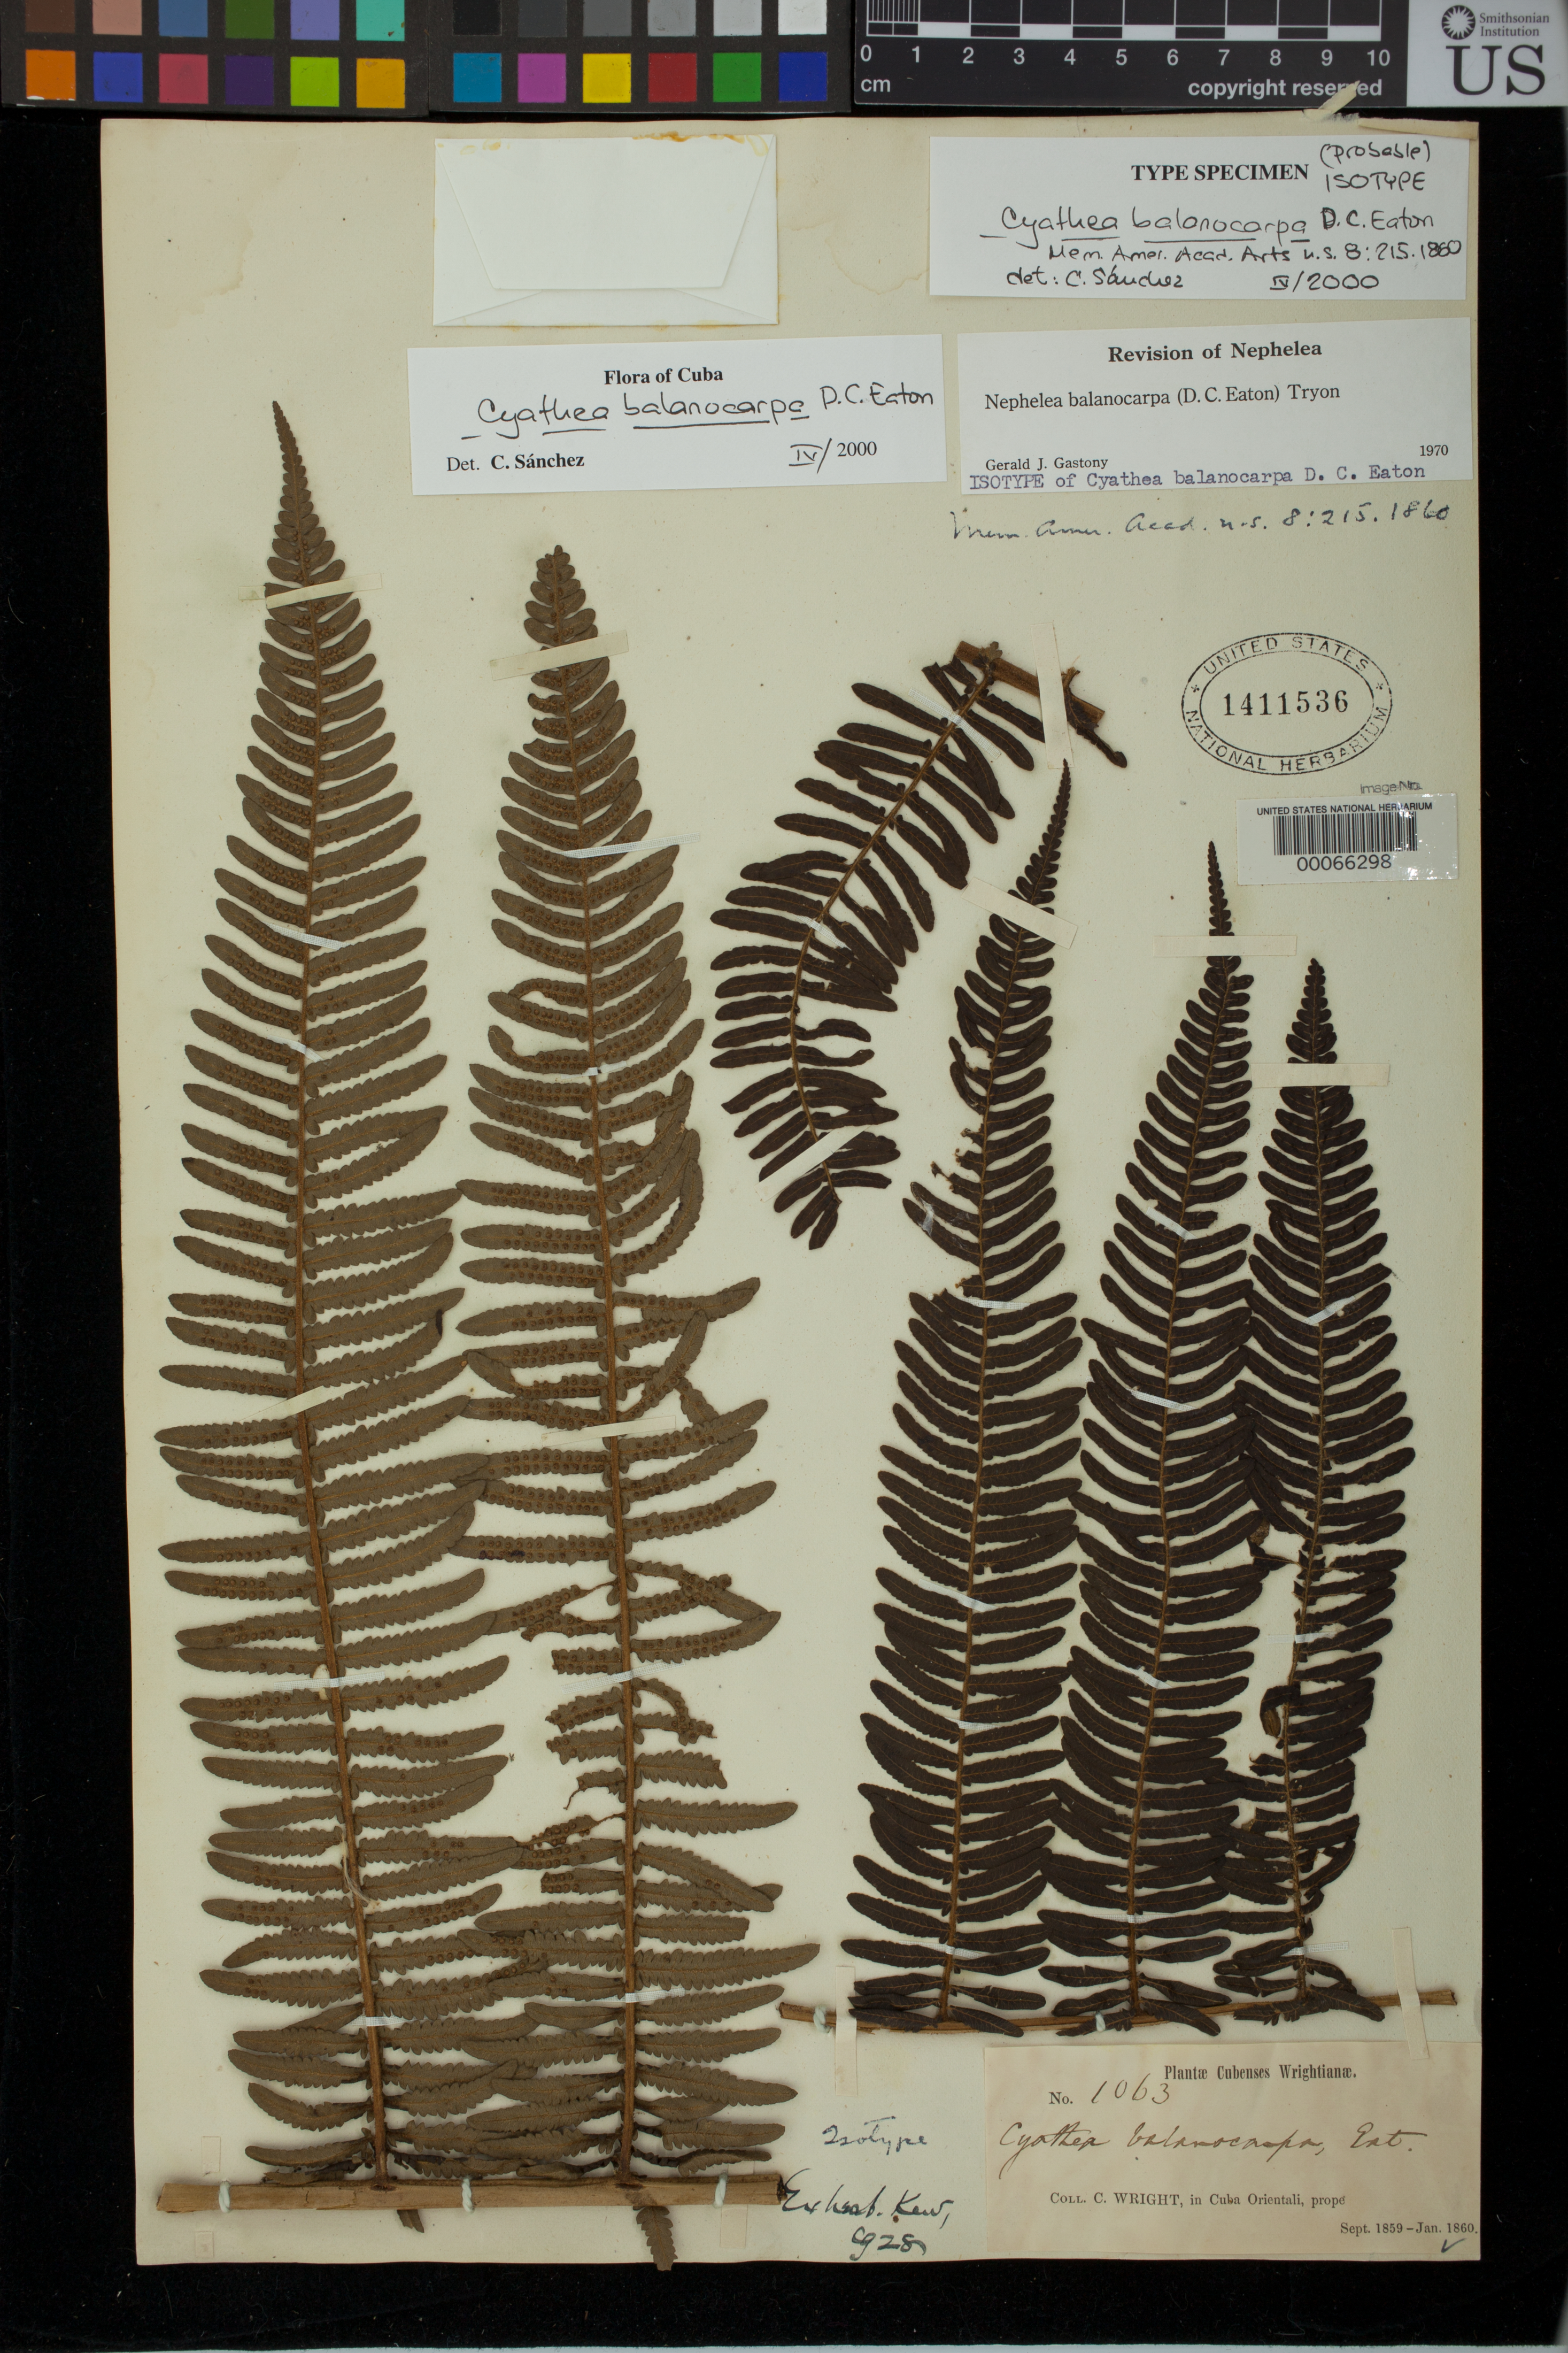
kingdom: Plantae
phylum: Tracheophyta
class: Polypodiopsida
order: Cyatheales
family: Cyatheaceae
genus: Cyathea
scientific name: Cyathea balanocarpa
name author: D.C. Eaton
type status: Isotype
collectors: C. Wright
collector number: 1063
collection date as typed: Sep 1859 to -- Jan 1860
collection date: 1859-09/1860-01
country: Cuba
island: Greater Antilles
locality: In Cuba Orientali.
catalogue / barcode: US 1411536